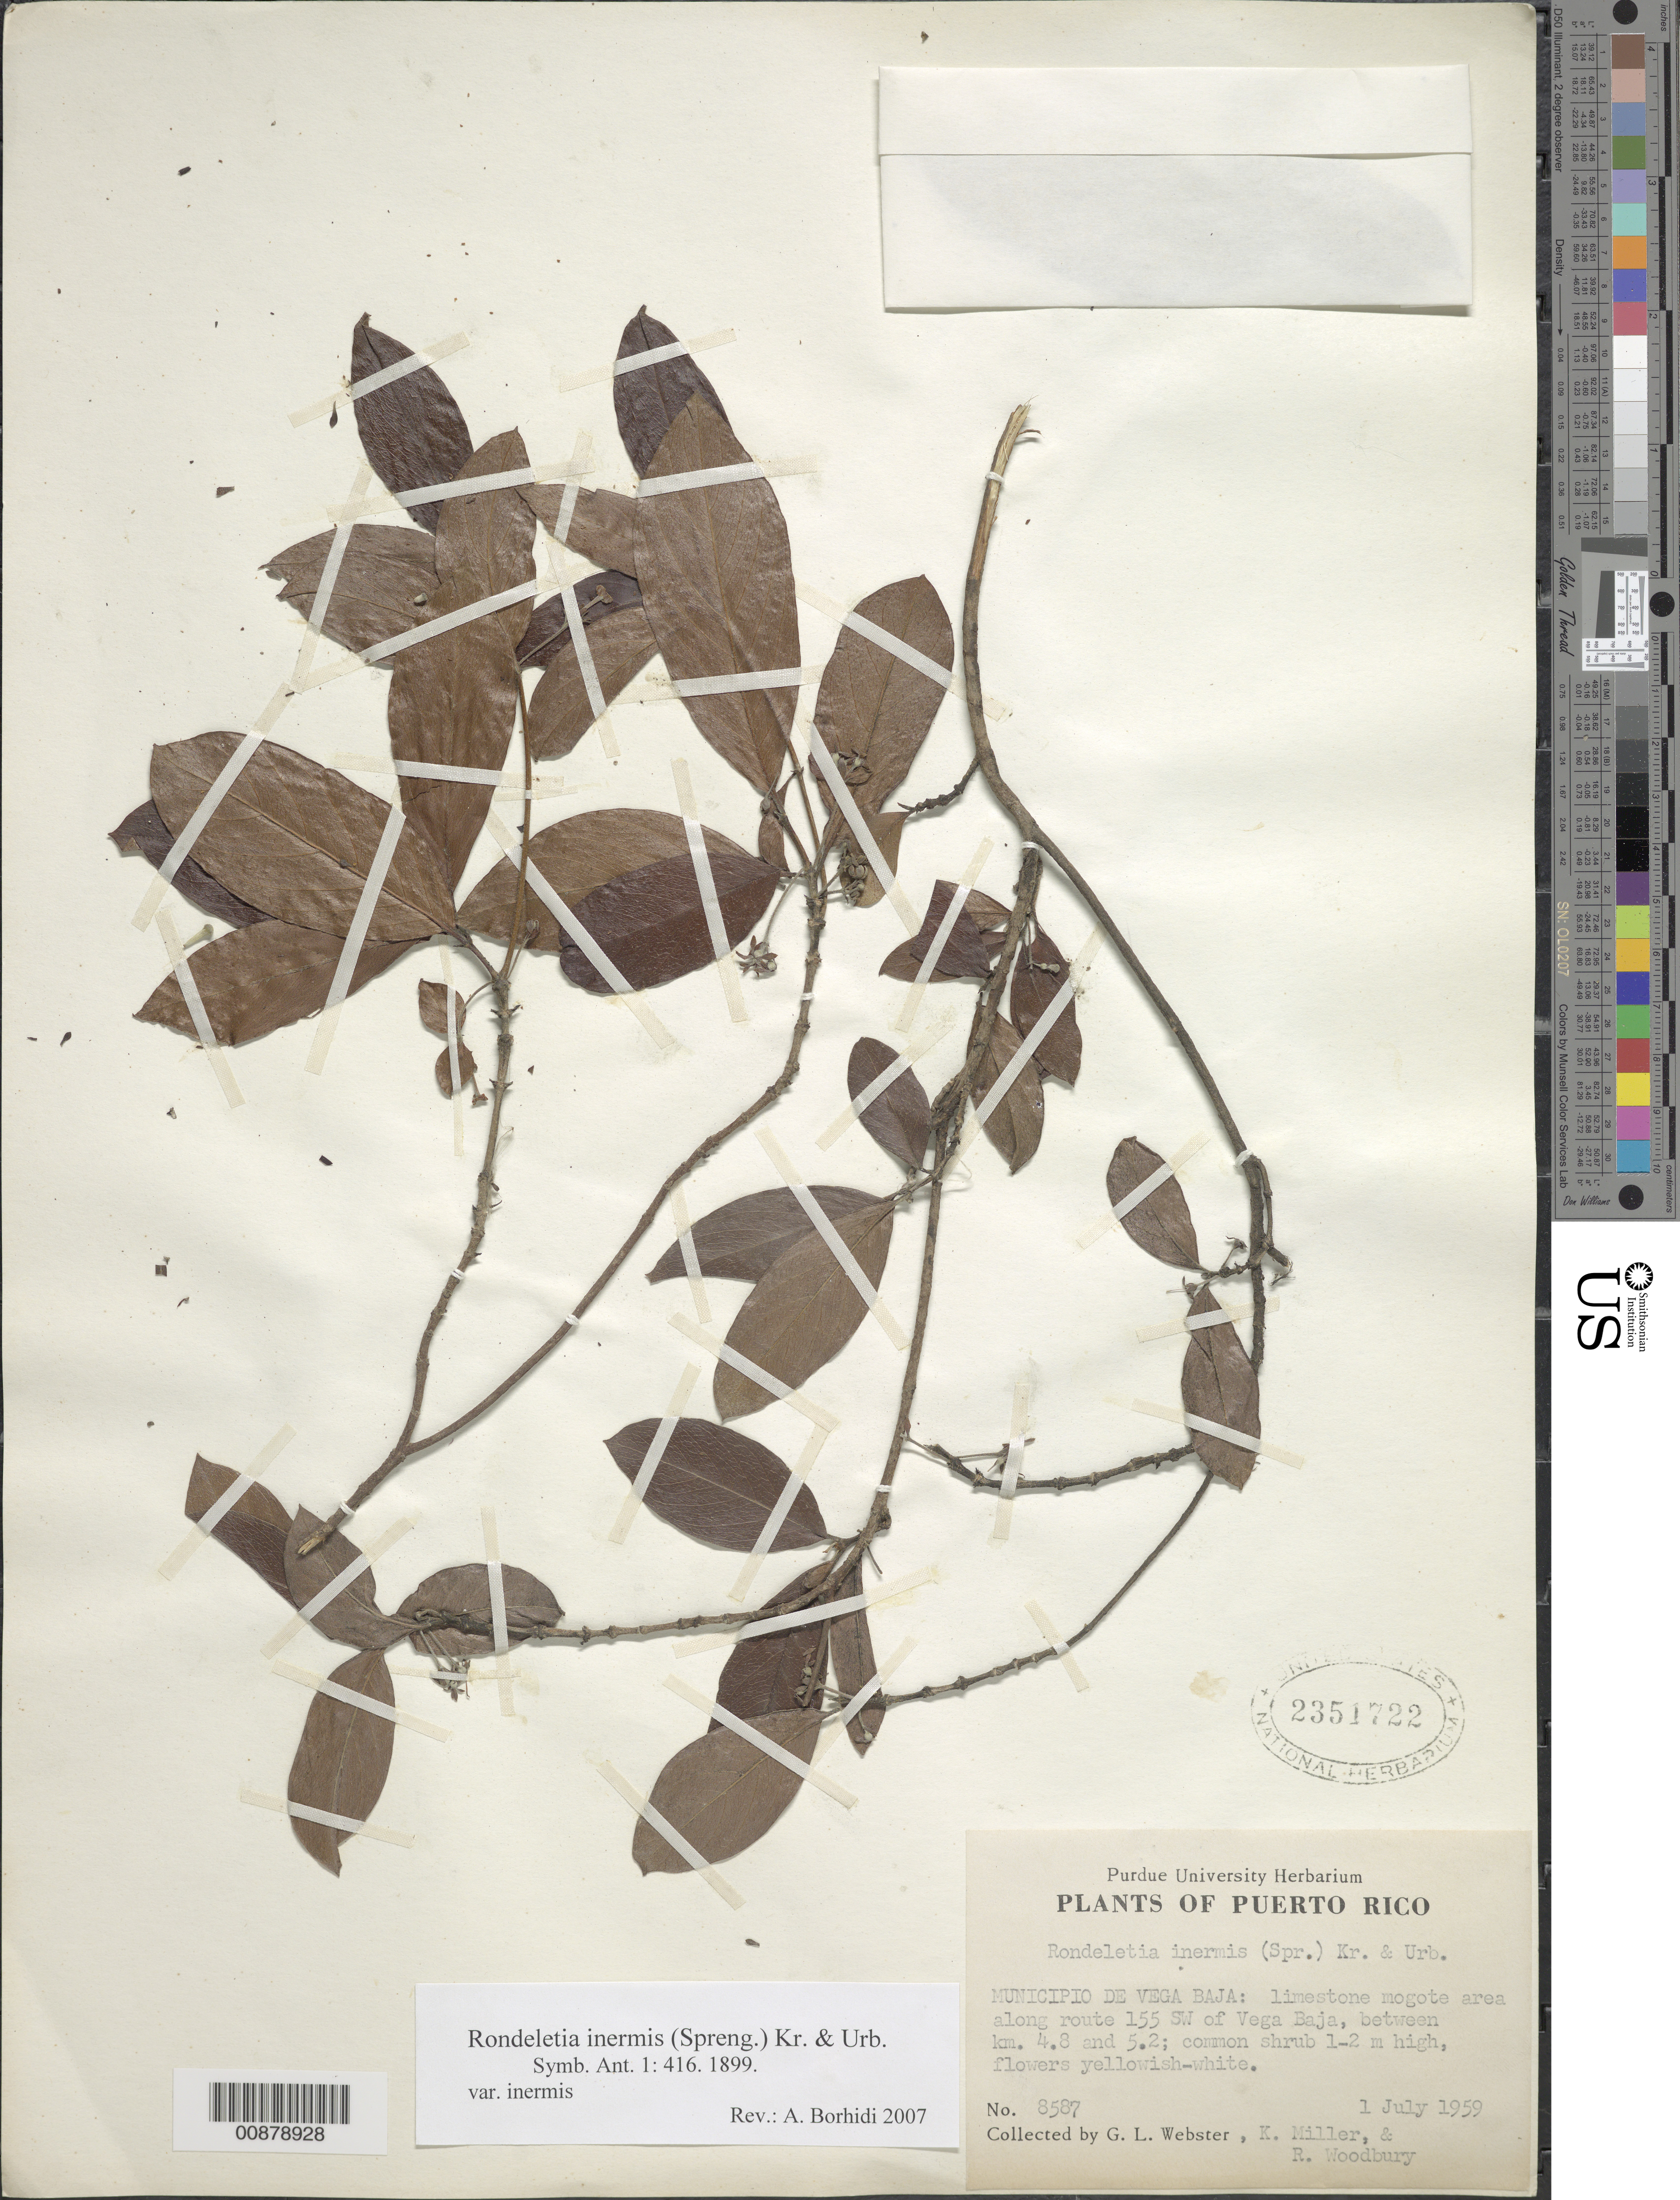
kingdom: Plantae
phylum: Tracheophyta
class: Magnoliopsida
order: Gentianales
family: Rubiaceae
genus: Rondeletia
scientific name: Rondeletia inermis var. inermis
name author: (Spreng.) Krug & Urb.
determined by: Borhidi, Attila L.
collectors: G. L. Webster, K. I. Miller & R. O. Woodbury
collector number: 8587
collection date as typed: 01 Jul 1959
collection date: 1959-07-01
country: Puerto Rico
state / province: Vega Baja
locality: Along route 155 SW of Vega Baja, between km 4.8 and 5.2.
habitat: Limestone mogote area.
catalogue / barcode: US 2351722